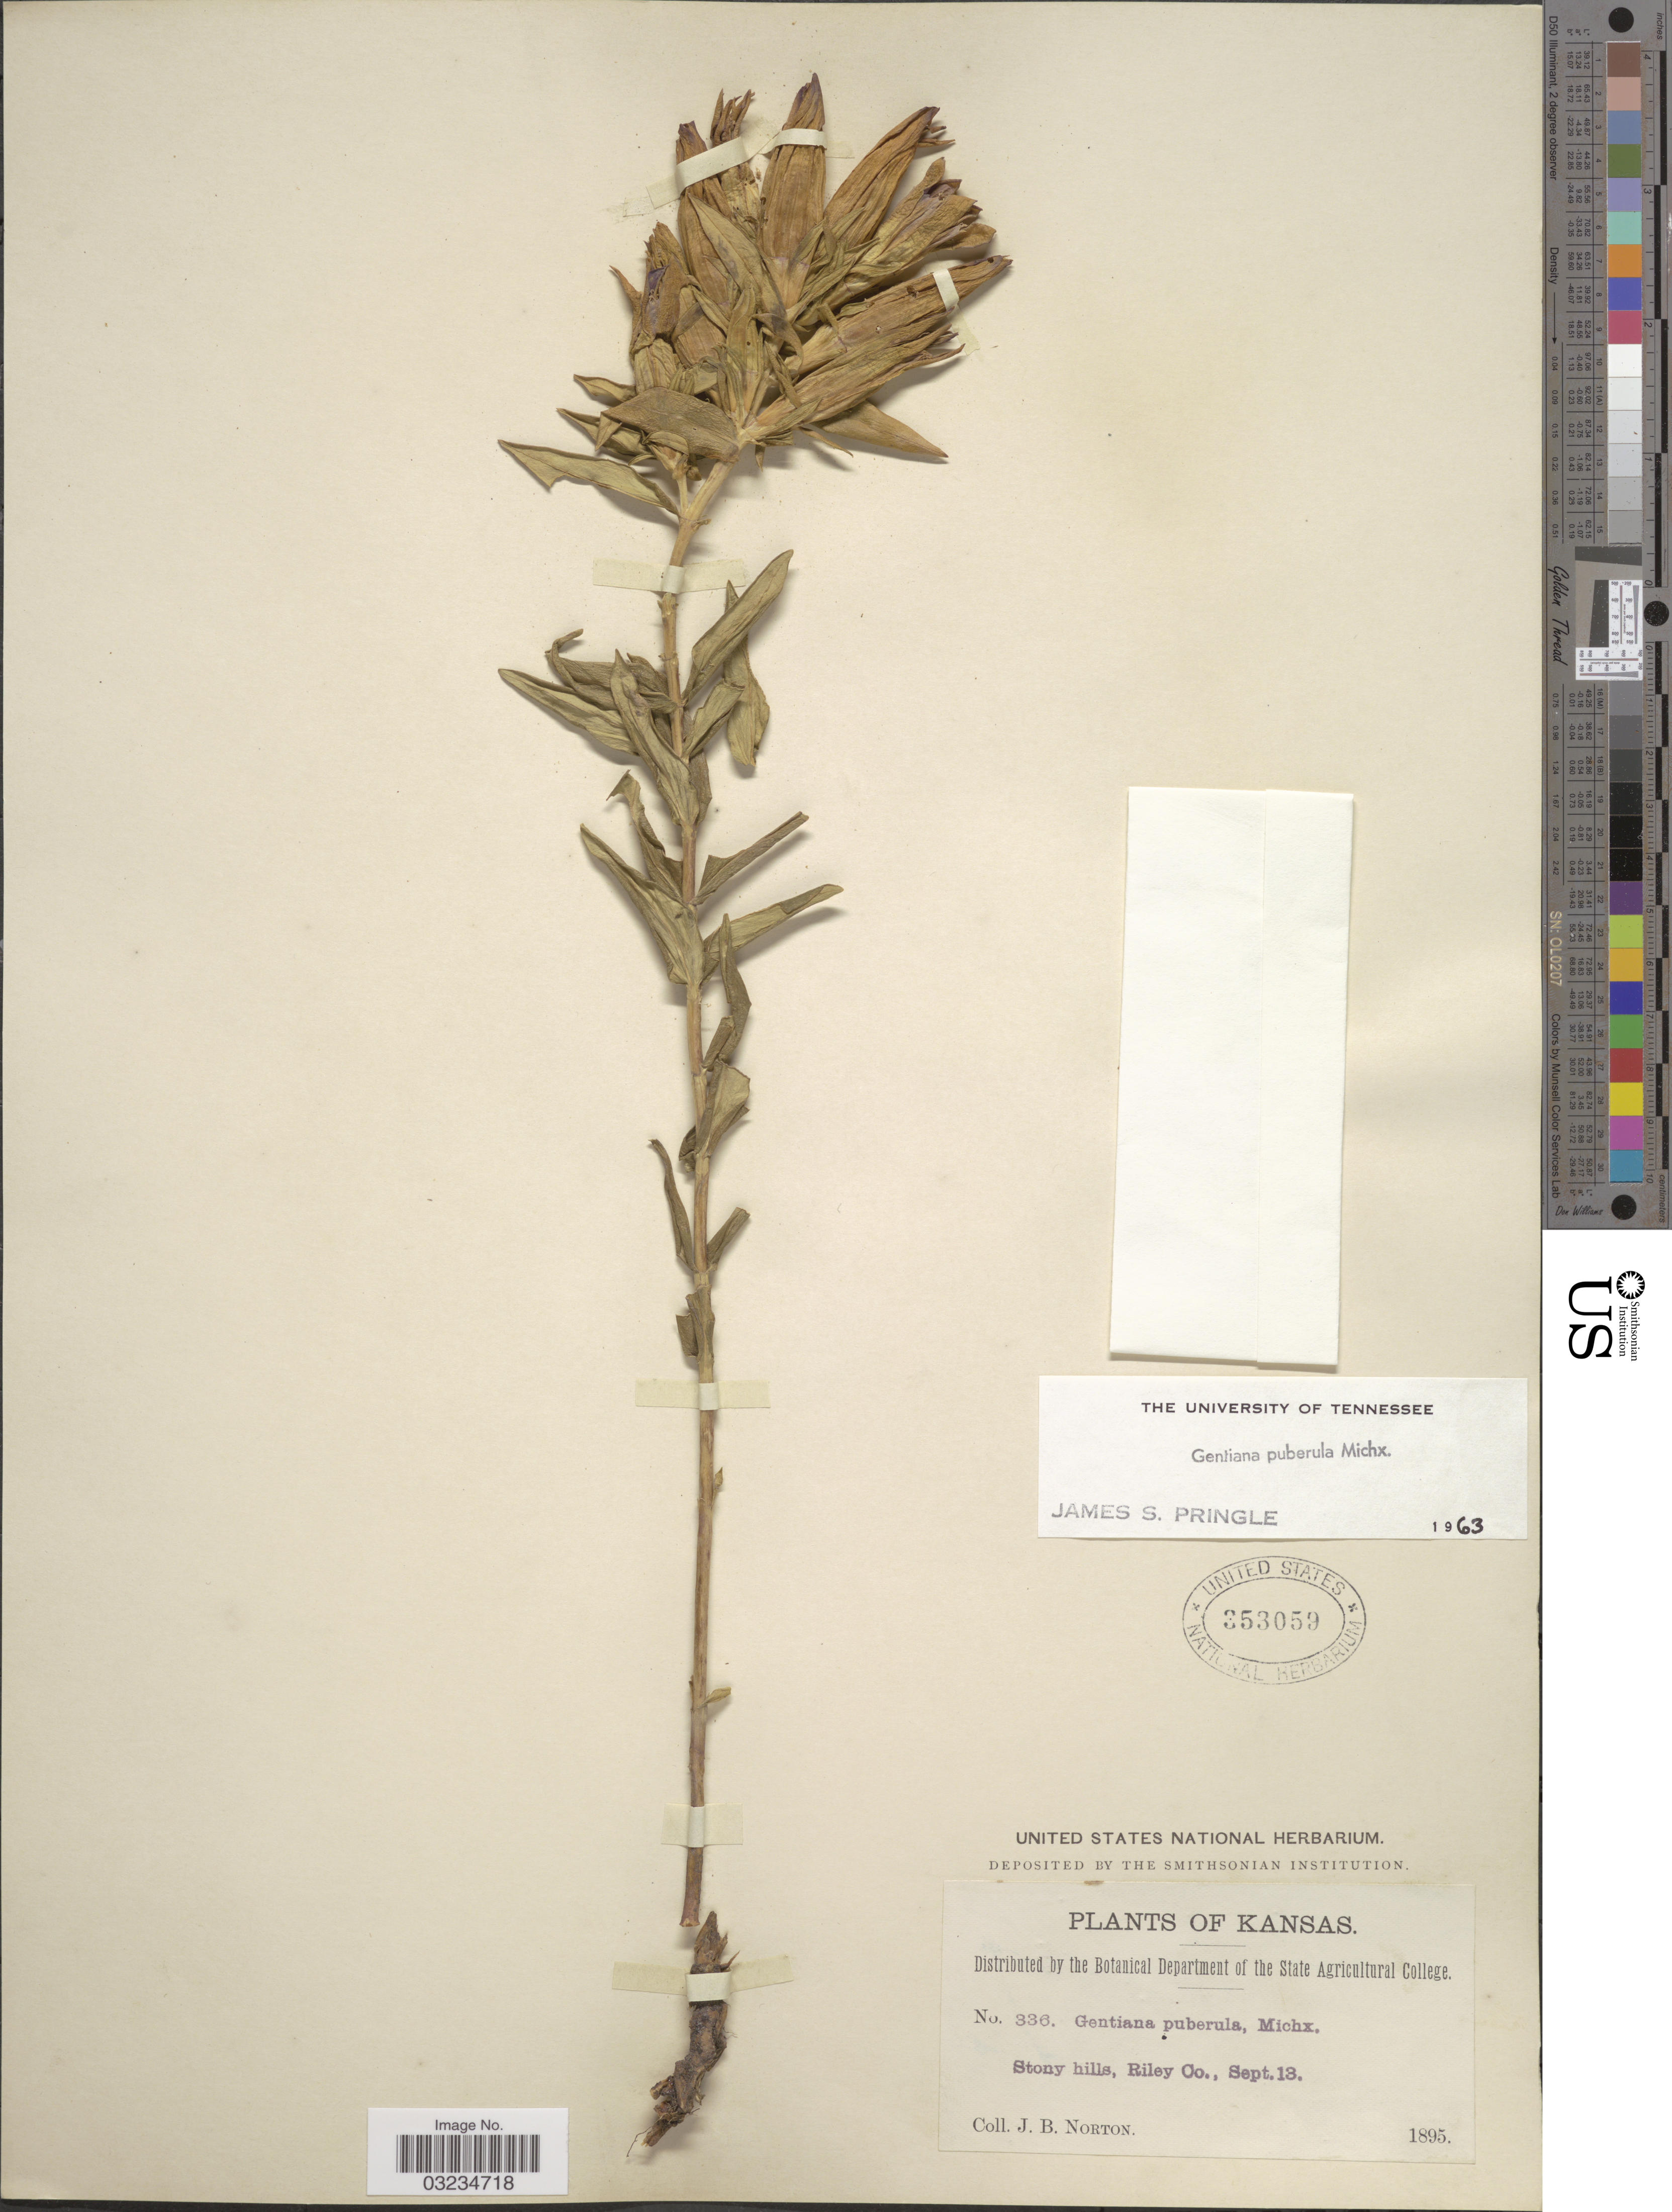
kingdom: Plantae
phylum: Tracheophyta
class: Magnoliopsida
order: Gentianales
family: Gentianaceae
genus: Gentiana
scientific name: Gentiana puberula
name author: Michx.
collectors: J. B. Norton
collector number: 336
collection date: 1895-09-13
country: United States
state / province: Kansas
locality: Stony hills, Riley Co.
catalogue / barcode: US 353059